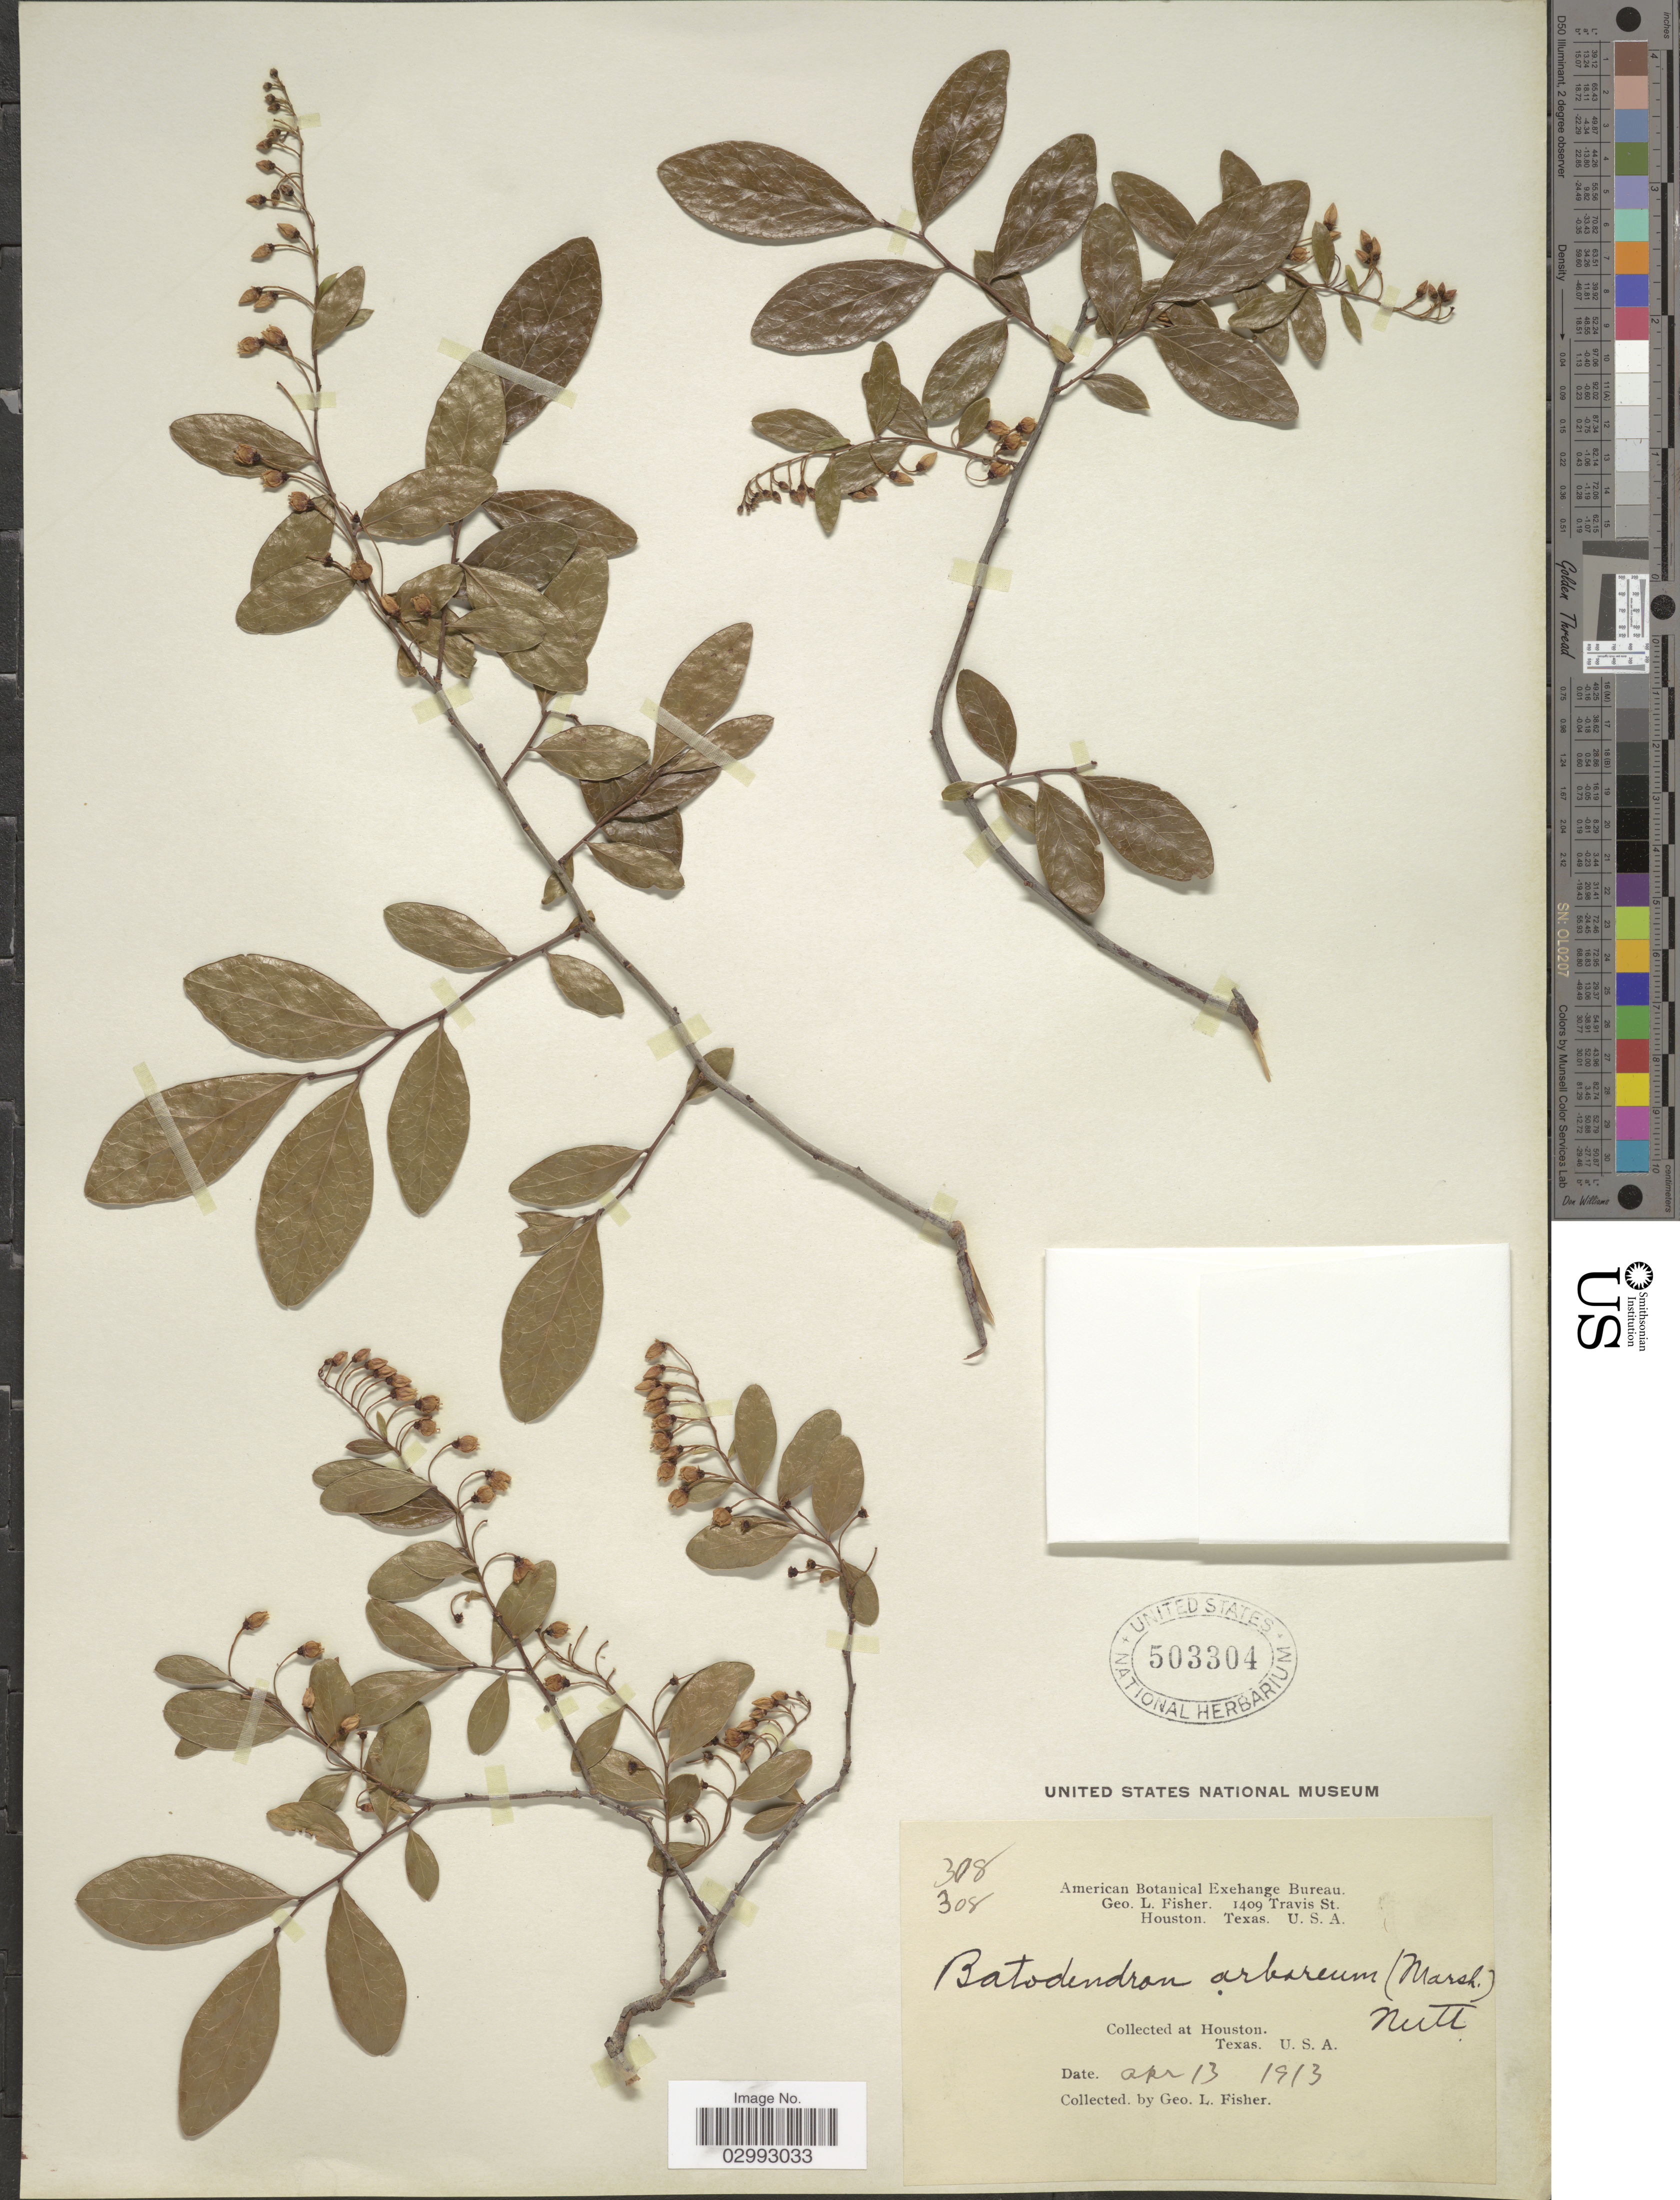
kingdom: Plantae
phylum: Tracheophyta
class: Magnoliopsida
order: Ericales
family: Ericaceae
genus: Batodendron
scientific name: Batodendron arboreum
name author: Nutt.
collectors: G. L. Fisher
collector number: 308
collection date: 1913-04-13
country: United States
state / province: Texas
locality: At Houston.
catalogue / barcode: US 503304